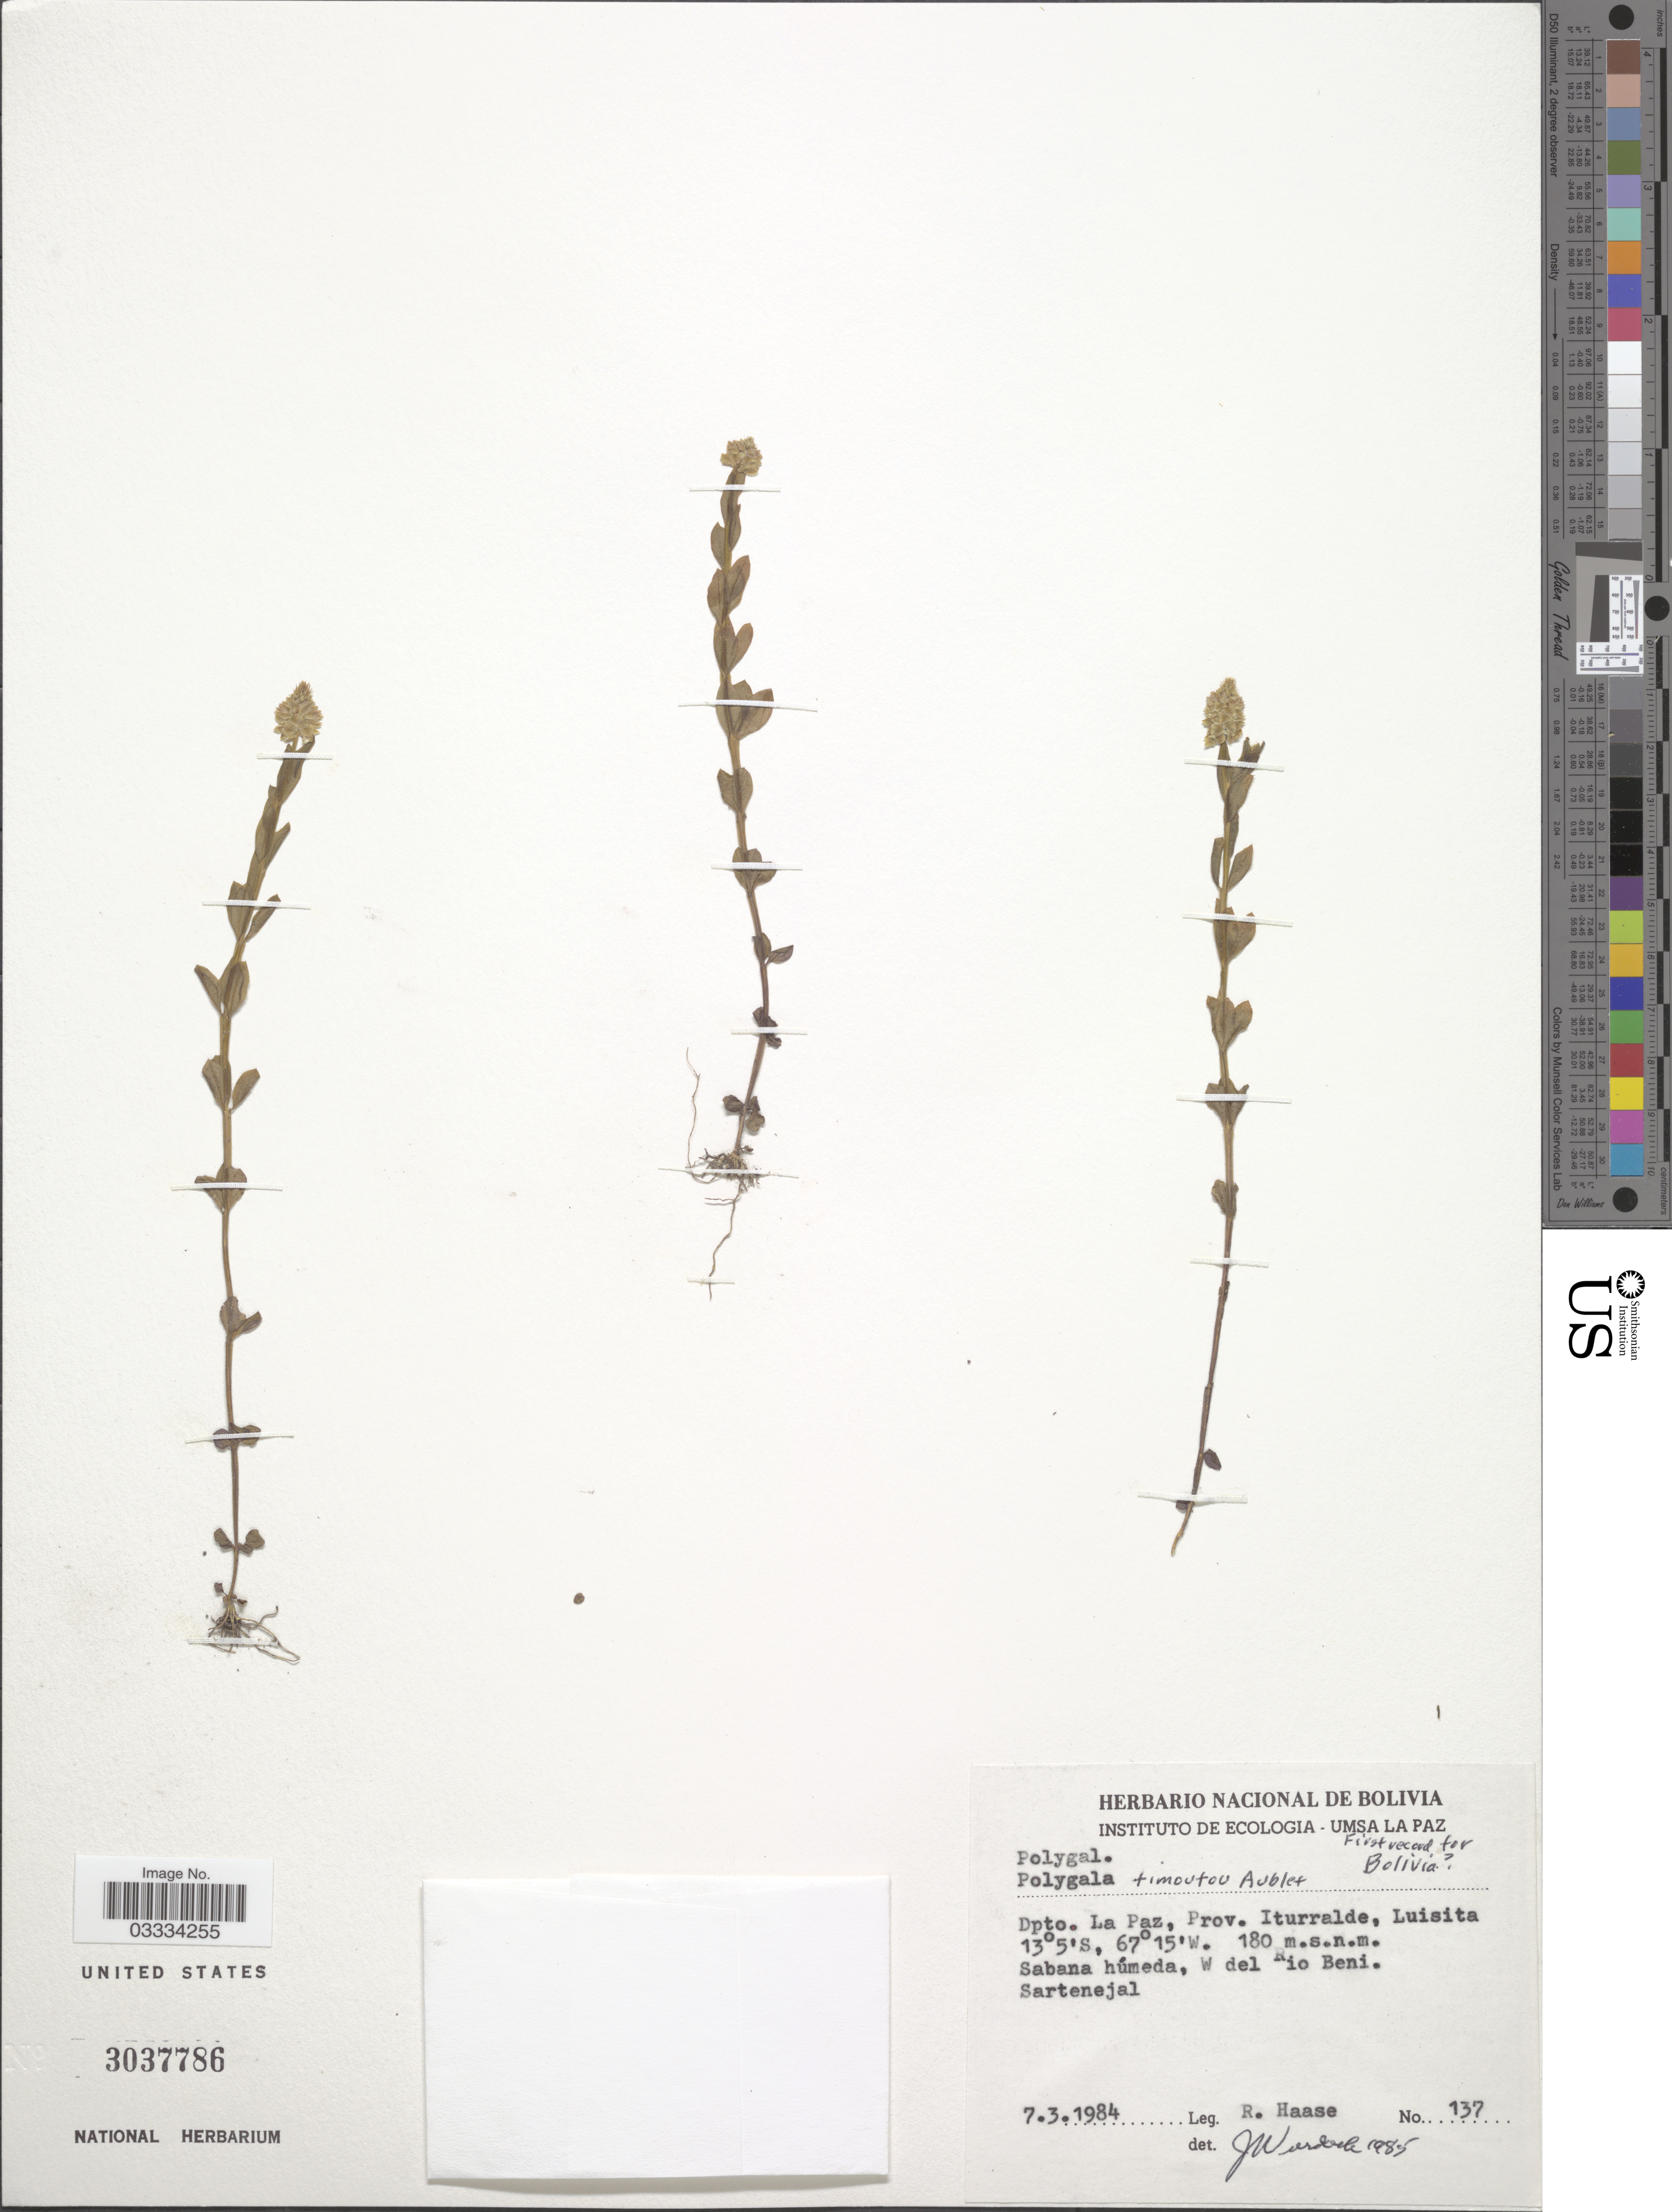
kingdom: Plantae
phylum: Tracheophyta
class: Magnoliopsida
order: Fabales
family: Polygalaceae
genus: Polygala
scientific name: Polygala timoutou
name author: Aubl.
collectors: R. Haase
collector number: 137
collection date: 1984-03-07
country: Bolivia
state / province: La Paz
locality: Dpto. La Paz, Prov. Iturralde, Luisita. Sabana húmeda, W del Rio Beni. Sartenejal.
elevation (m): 180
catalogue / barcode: US 3037786